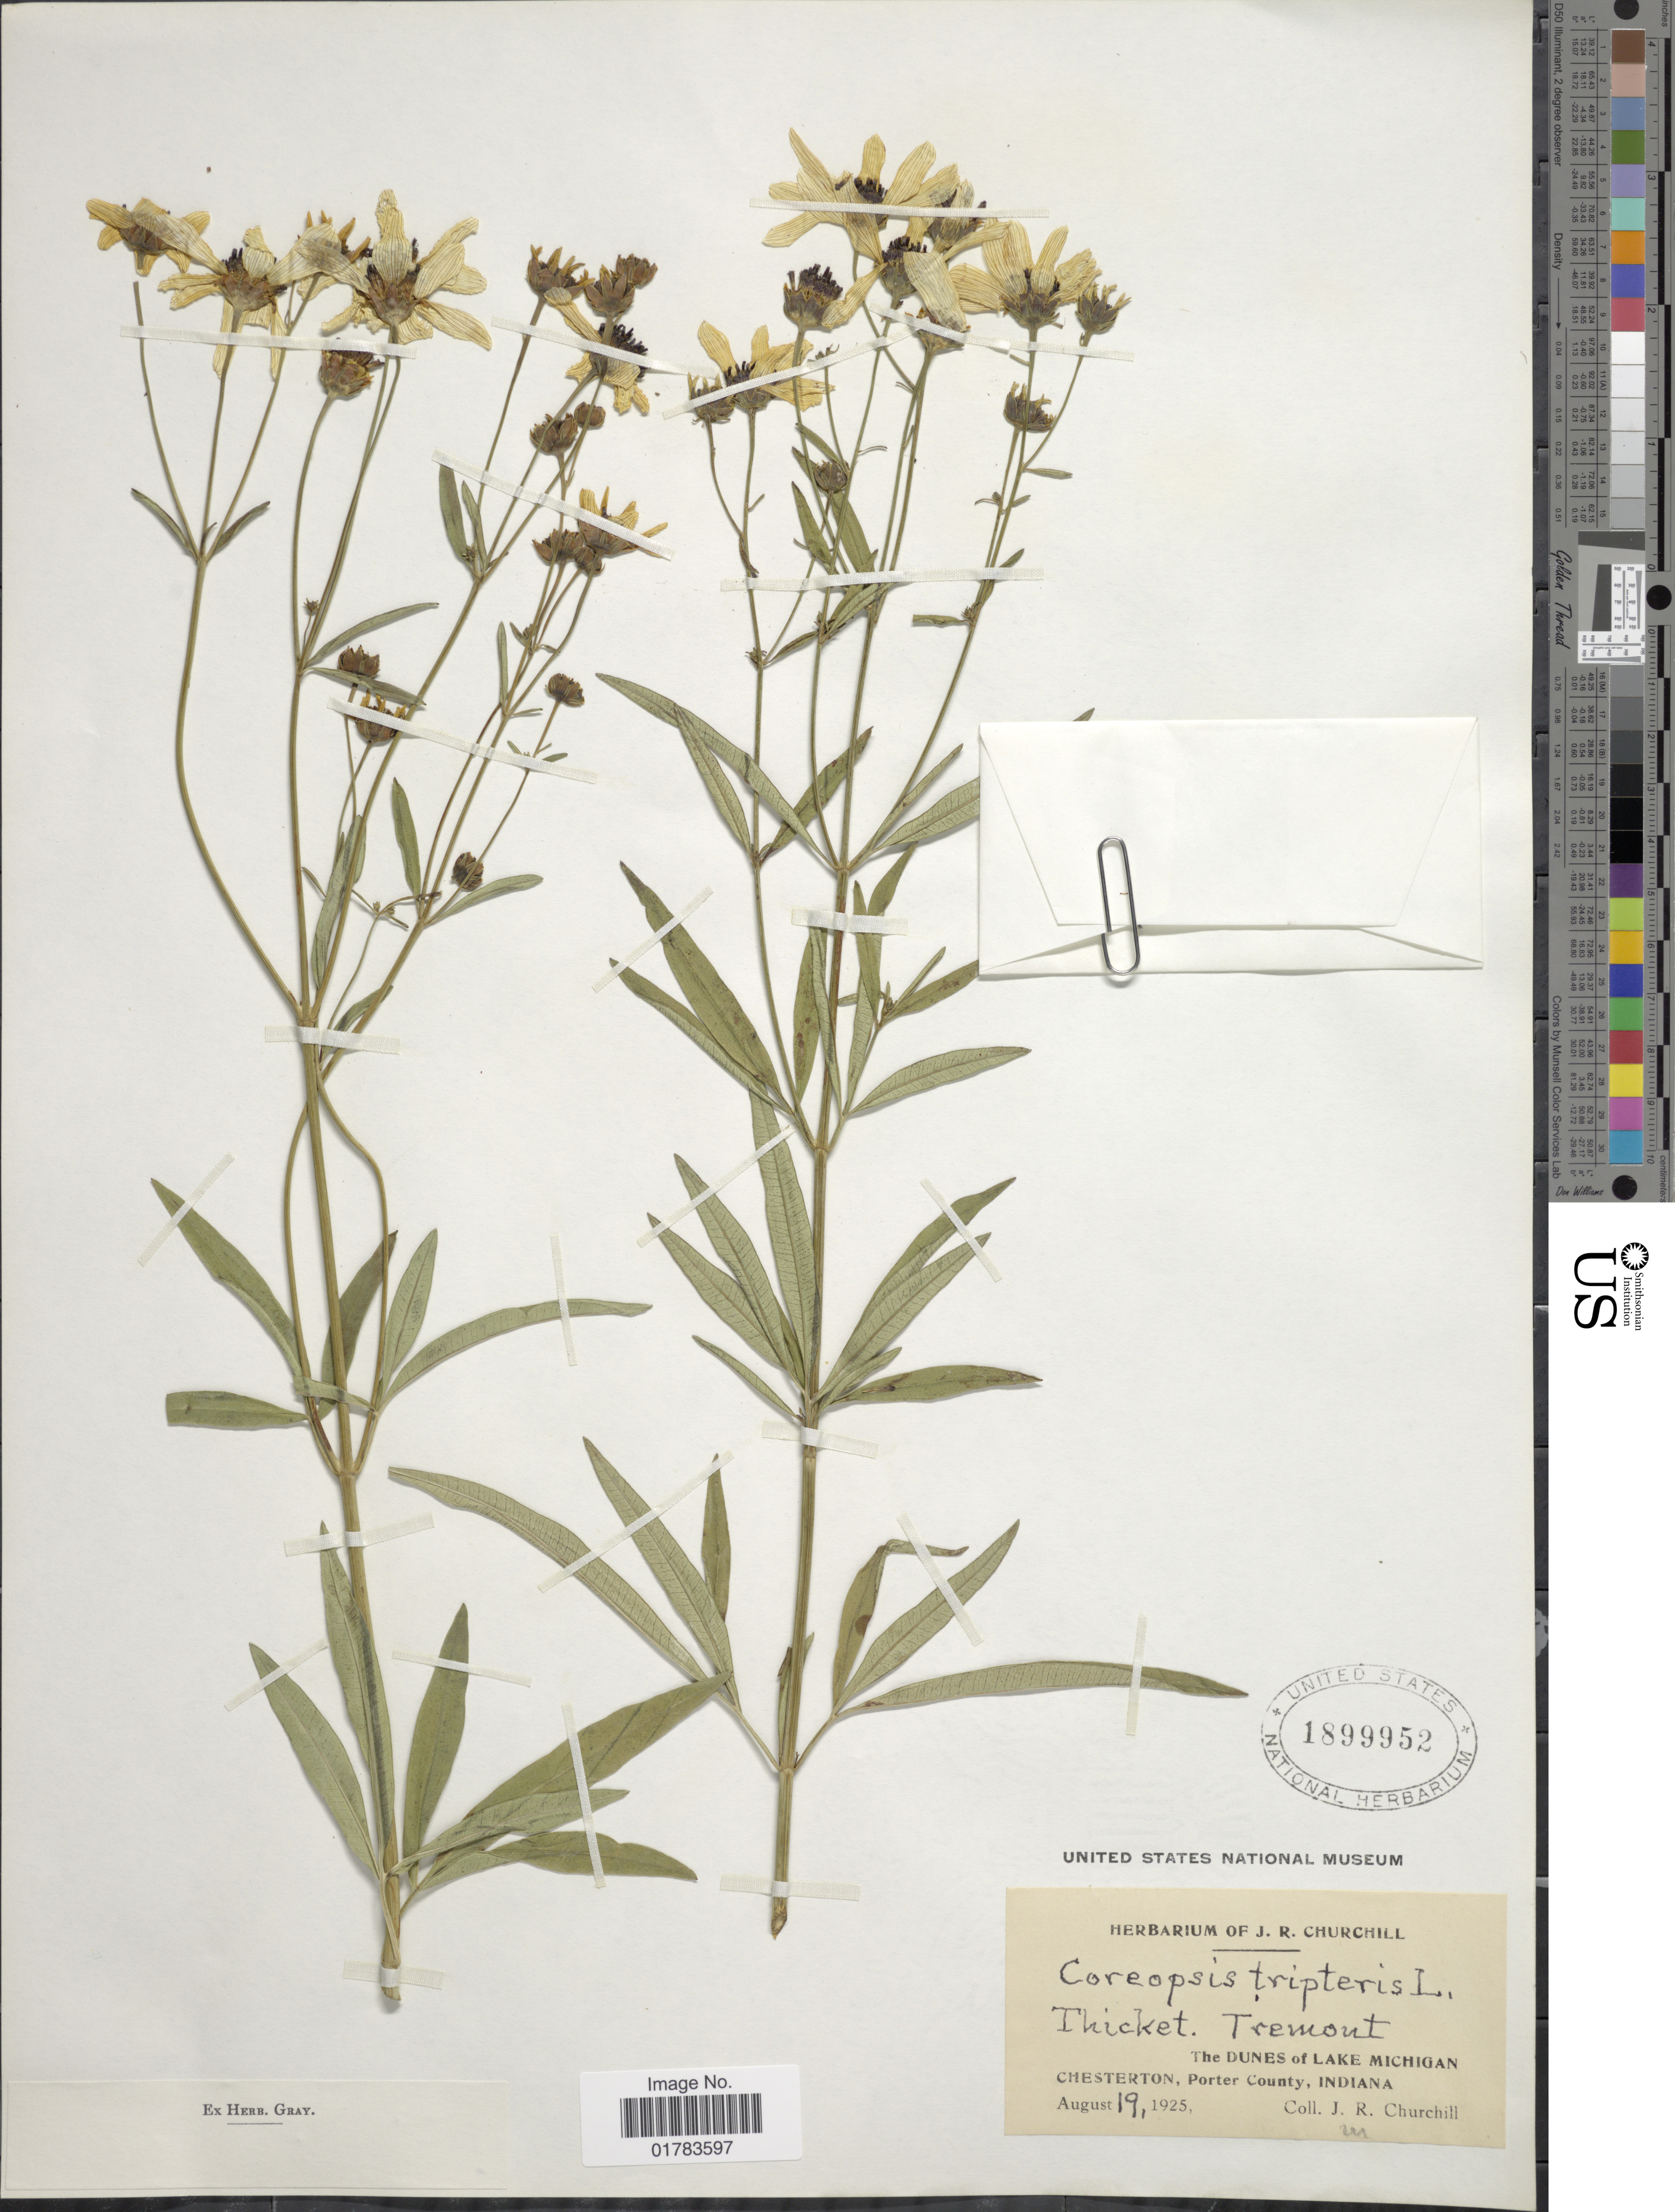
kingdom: Plantae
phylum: Tracheophyta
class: Magnoliopsida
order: Asterales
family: Asteraceae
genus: Coreopsis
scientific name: Coreopsis tripteris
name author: L.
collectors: J. Churchill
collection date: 1925-08-19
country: United States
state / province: Indiana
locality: Tremont, The Dunes of Lake Michigan Chesterton, Porter County, Indiana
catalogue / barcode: US 1899952